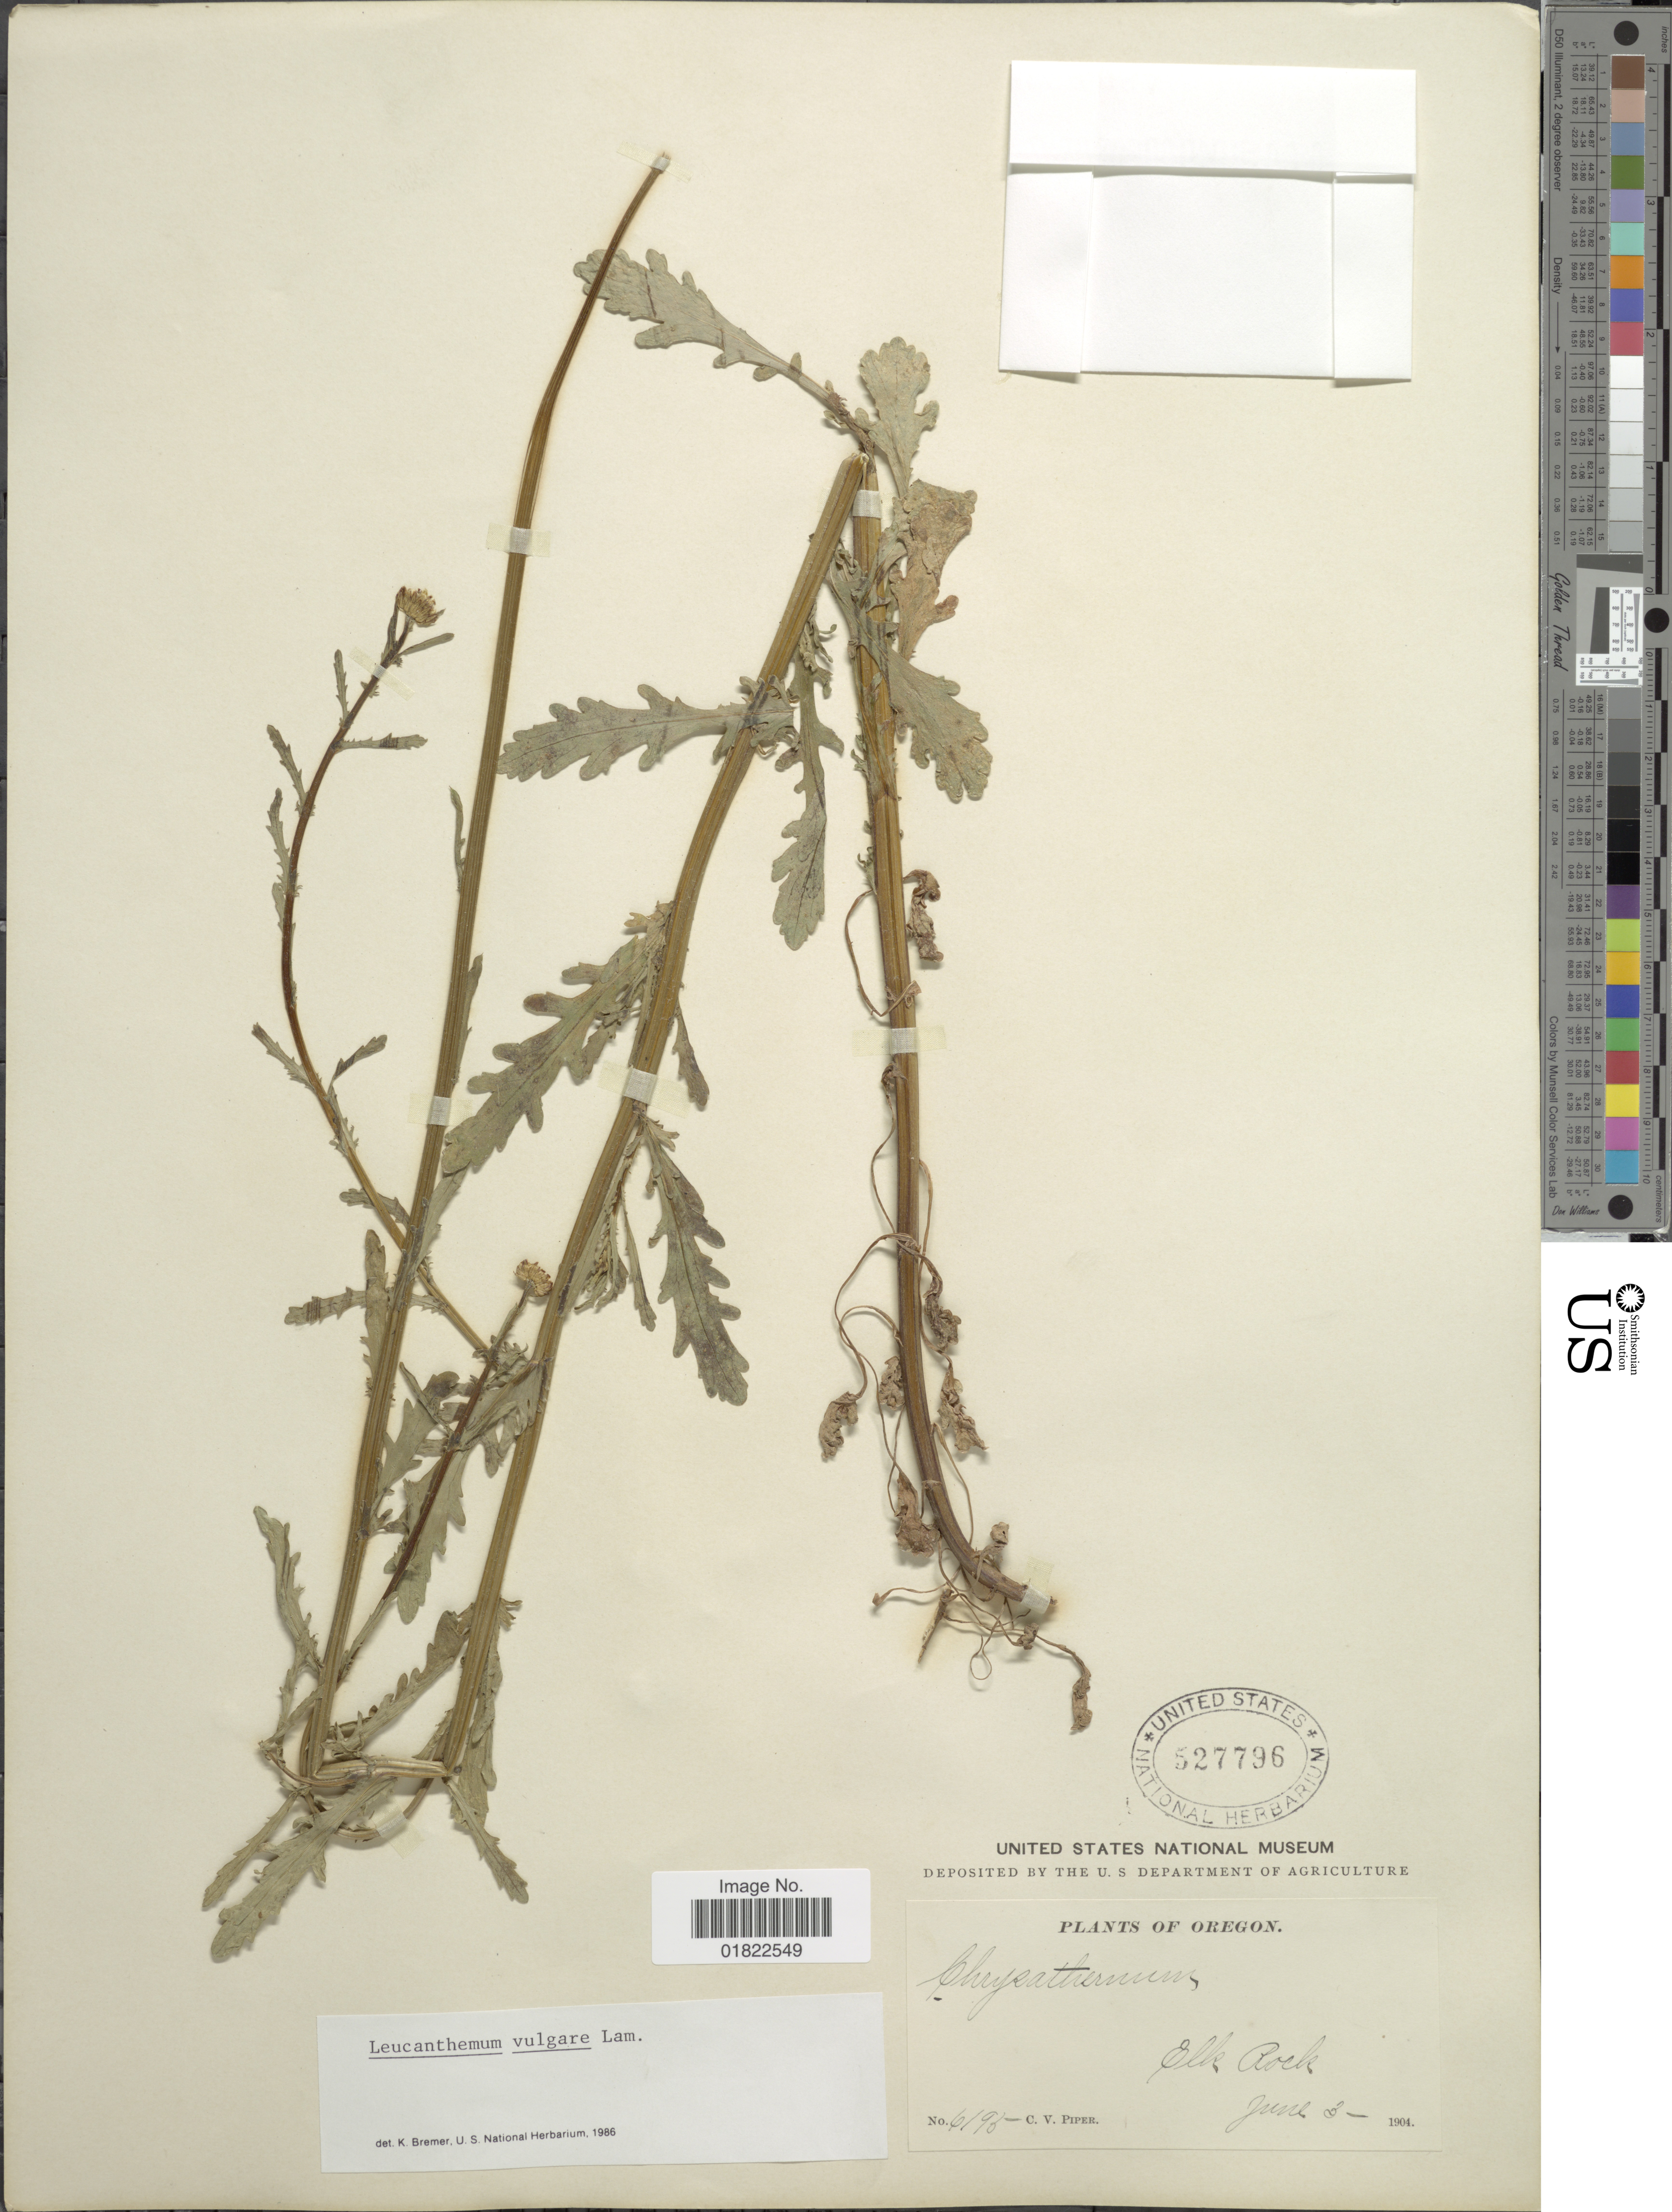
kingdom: Plantae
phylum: Tracheophyta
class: Magnoliopsida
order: Asterales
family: Asteraceae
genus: Leucanthemum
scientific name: Leucanthemum vulgare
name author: Lam.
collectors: C. V. Piper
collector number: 6195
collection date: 1904-06-03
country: United States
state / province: Oregon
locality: Elk Rock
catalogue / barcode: US 527796